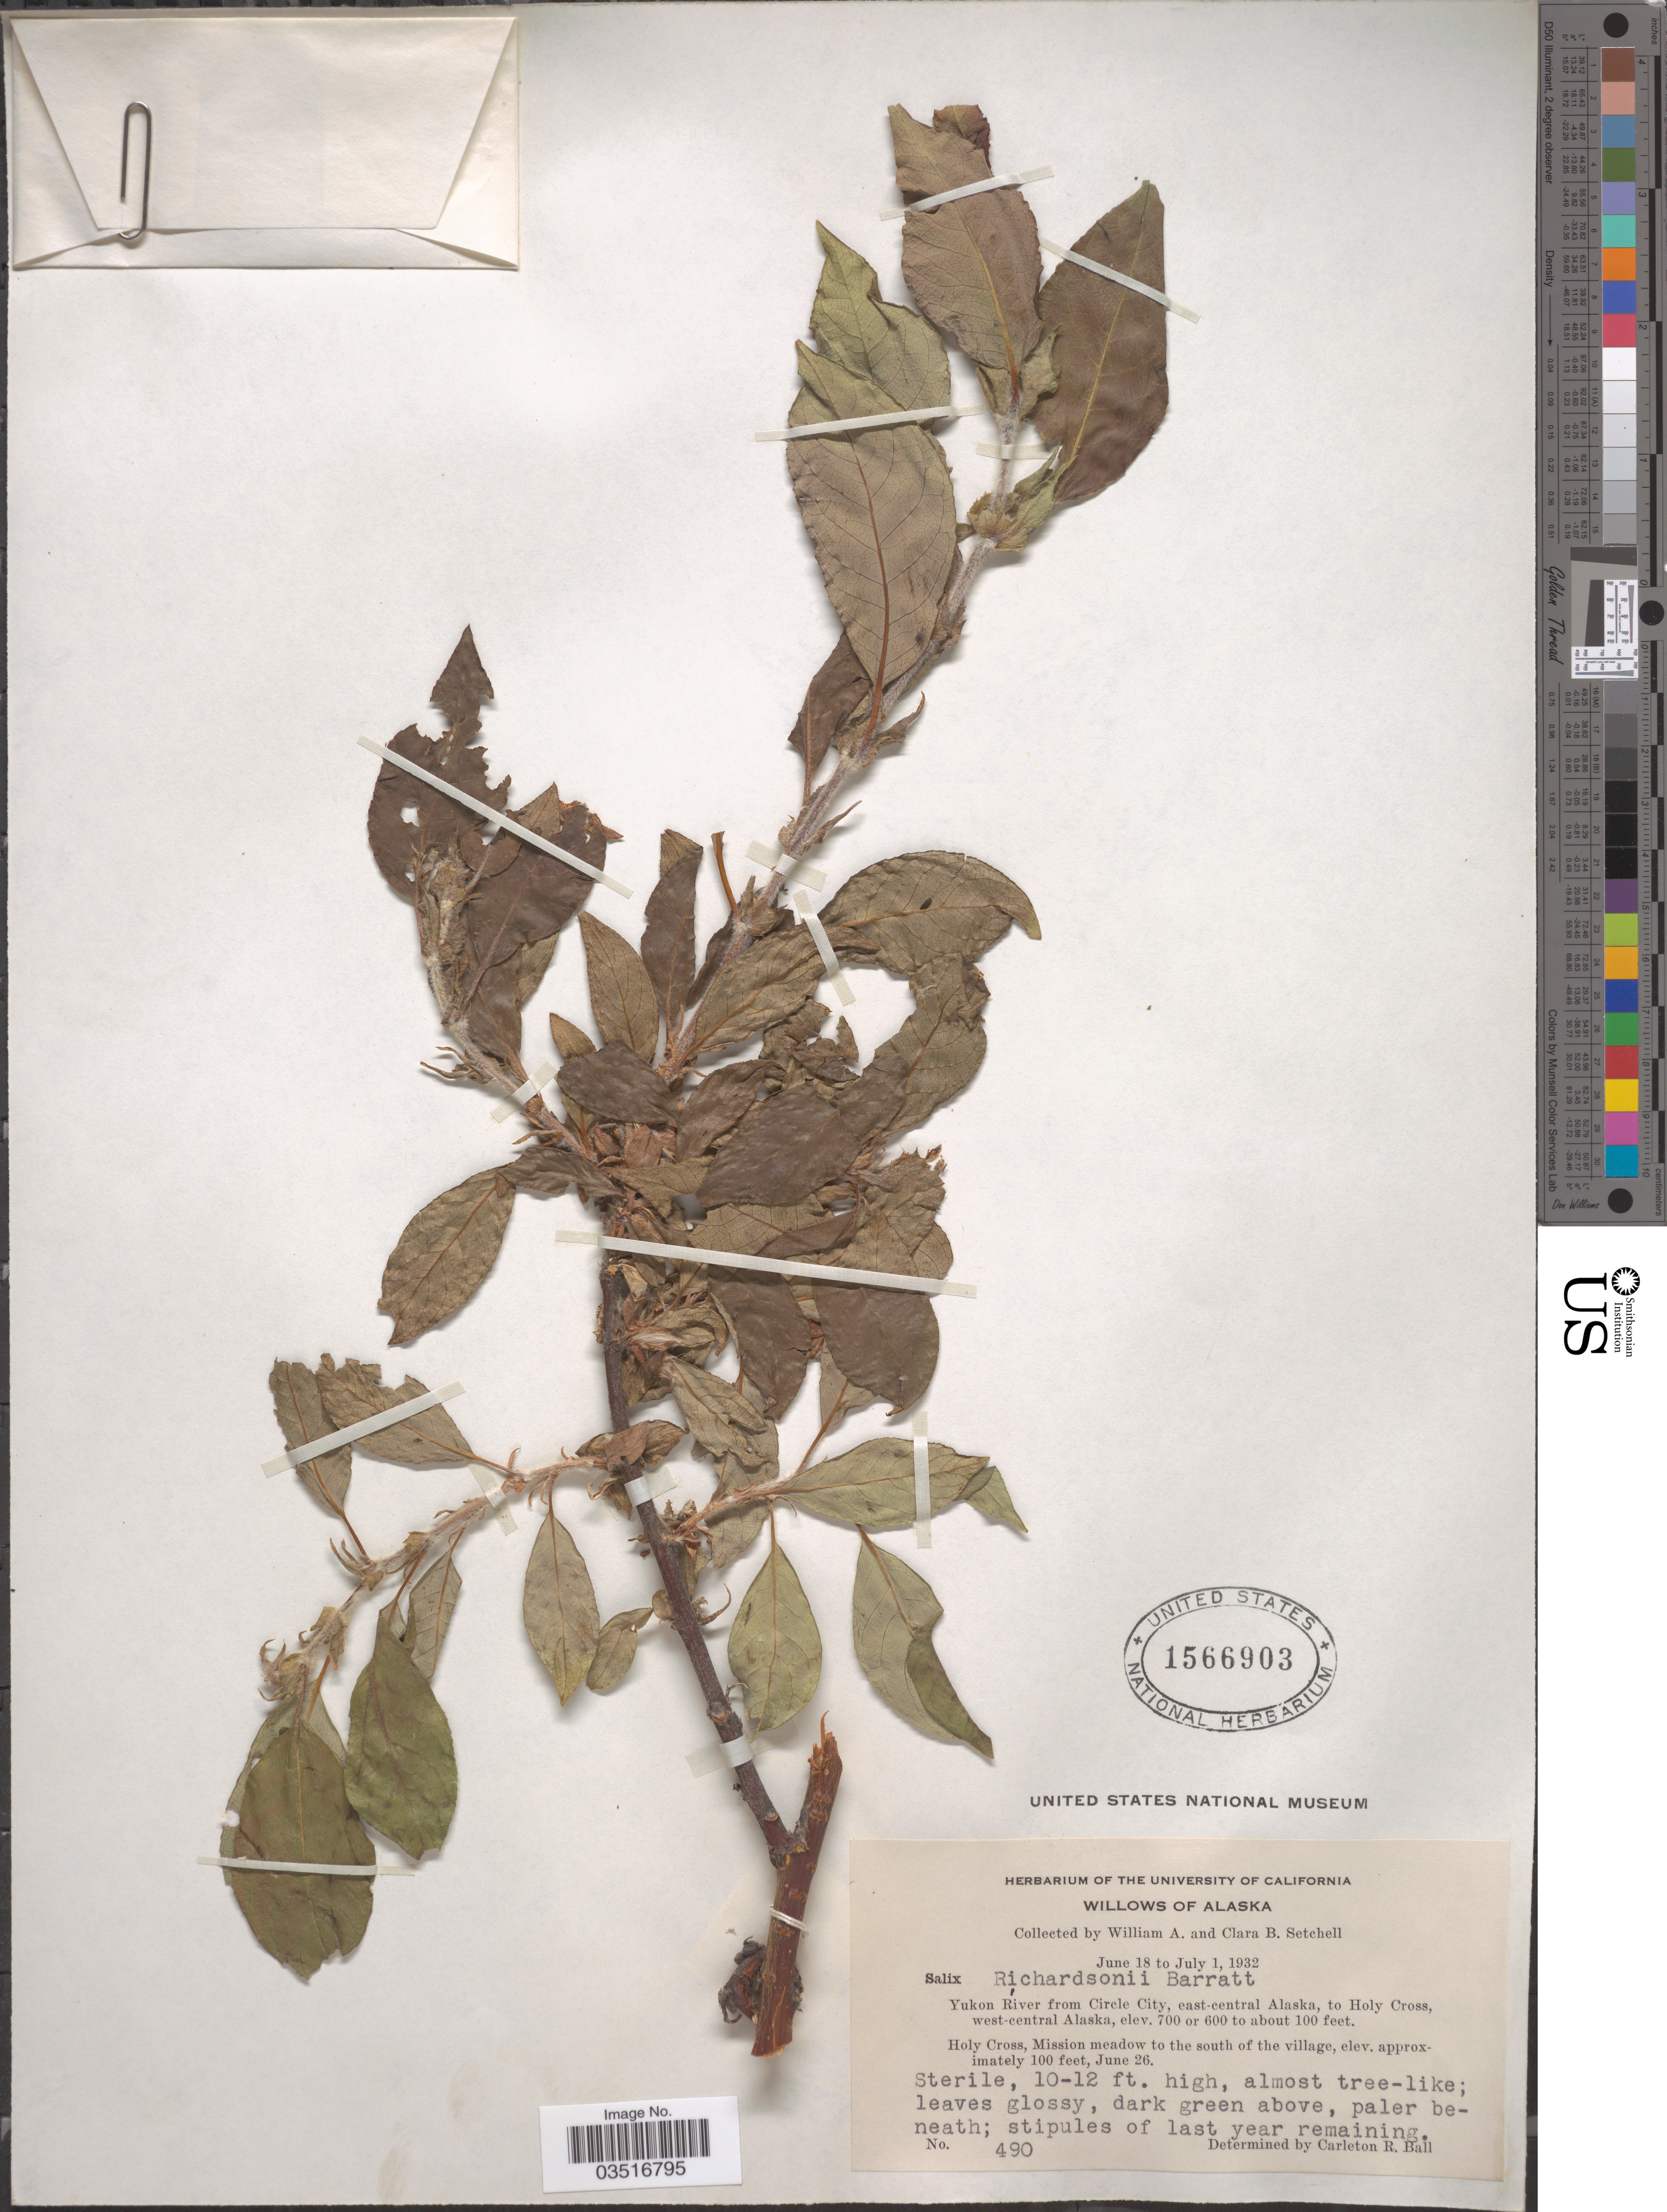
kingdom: Plantae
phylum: Tracheophyta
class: Magnoliopsida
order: Malpighiales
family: Salicaceae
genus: Salix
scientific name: Salix richardsonii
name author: Hook.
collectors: W. Setchell & C. B. Setchell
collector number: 490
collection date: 1932-06-26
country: United States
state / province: Alaska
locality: Yukon River from Circle City, east-central Alaska, to Holy Cross, west-central Alaska. Holy Cross, Mission meadow to the south of the village.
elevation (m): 30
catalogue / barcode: US 1566903